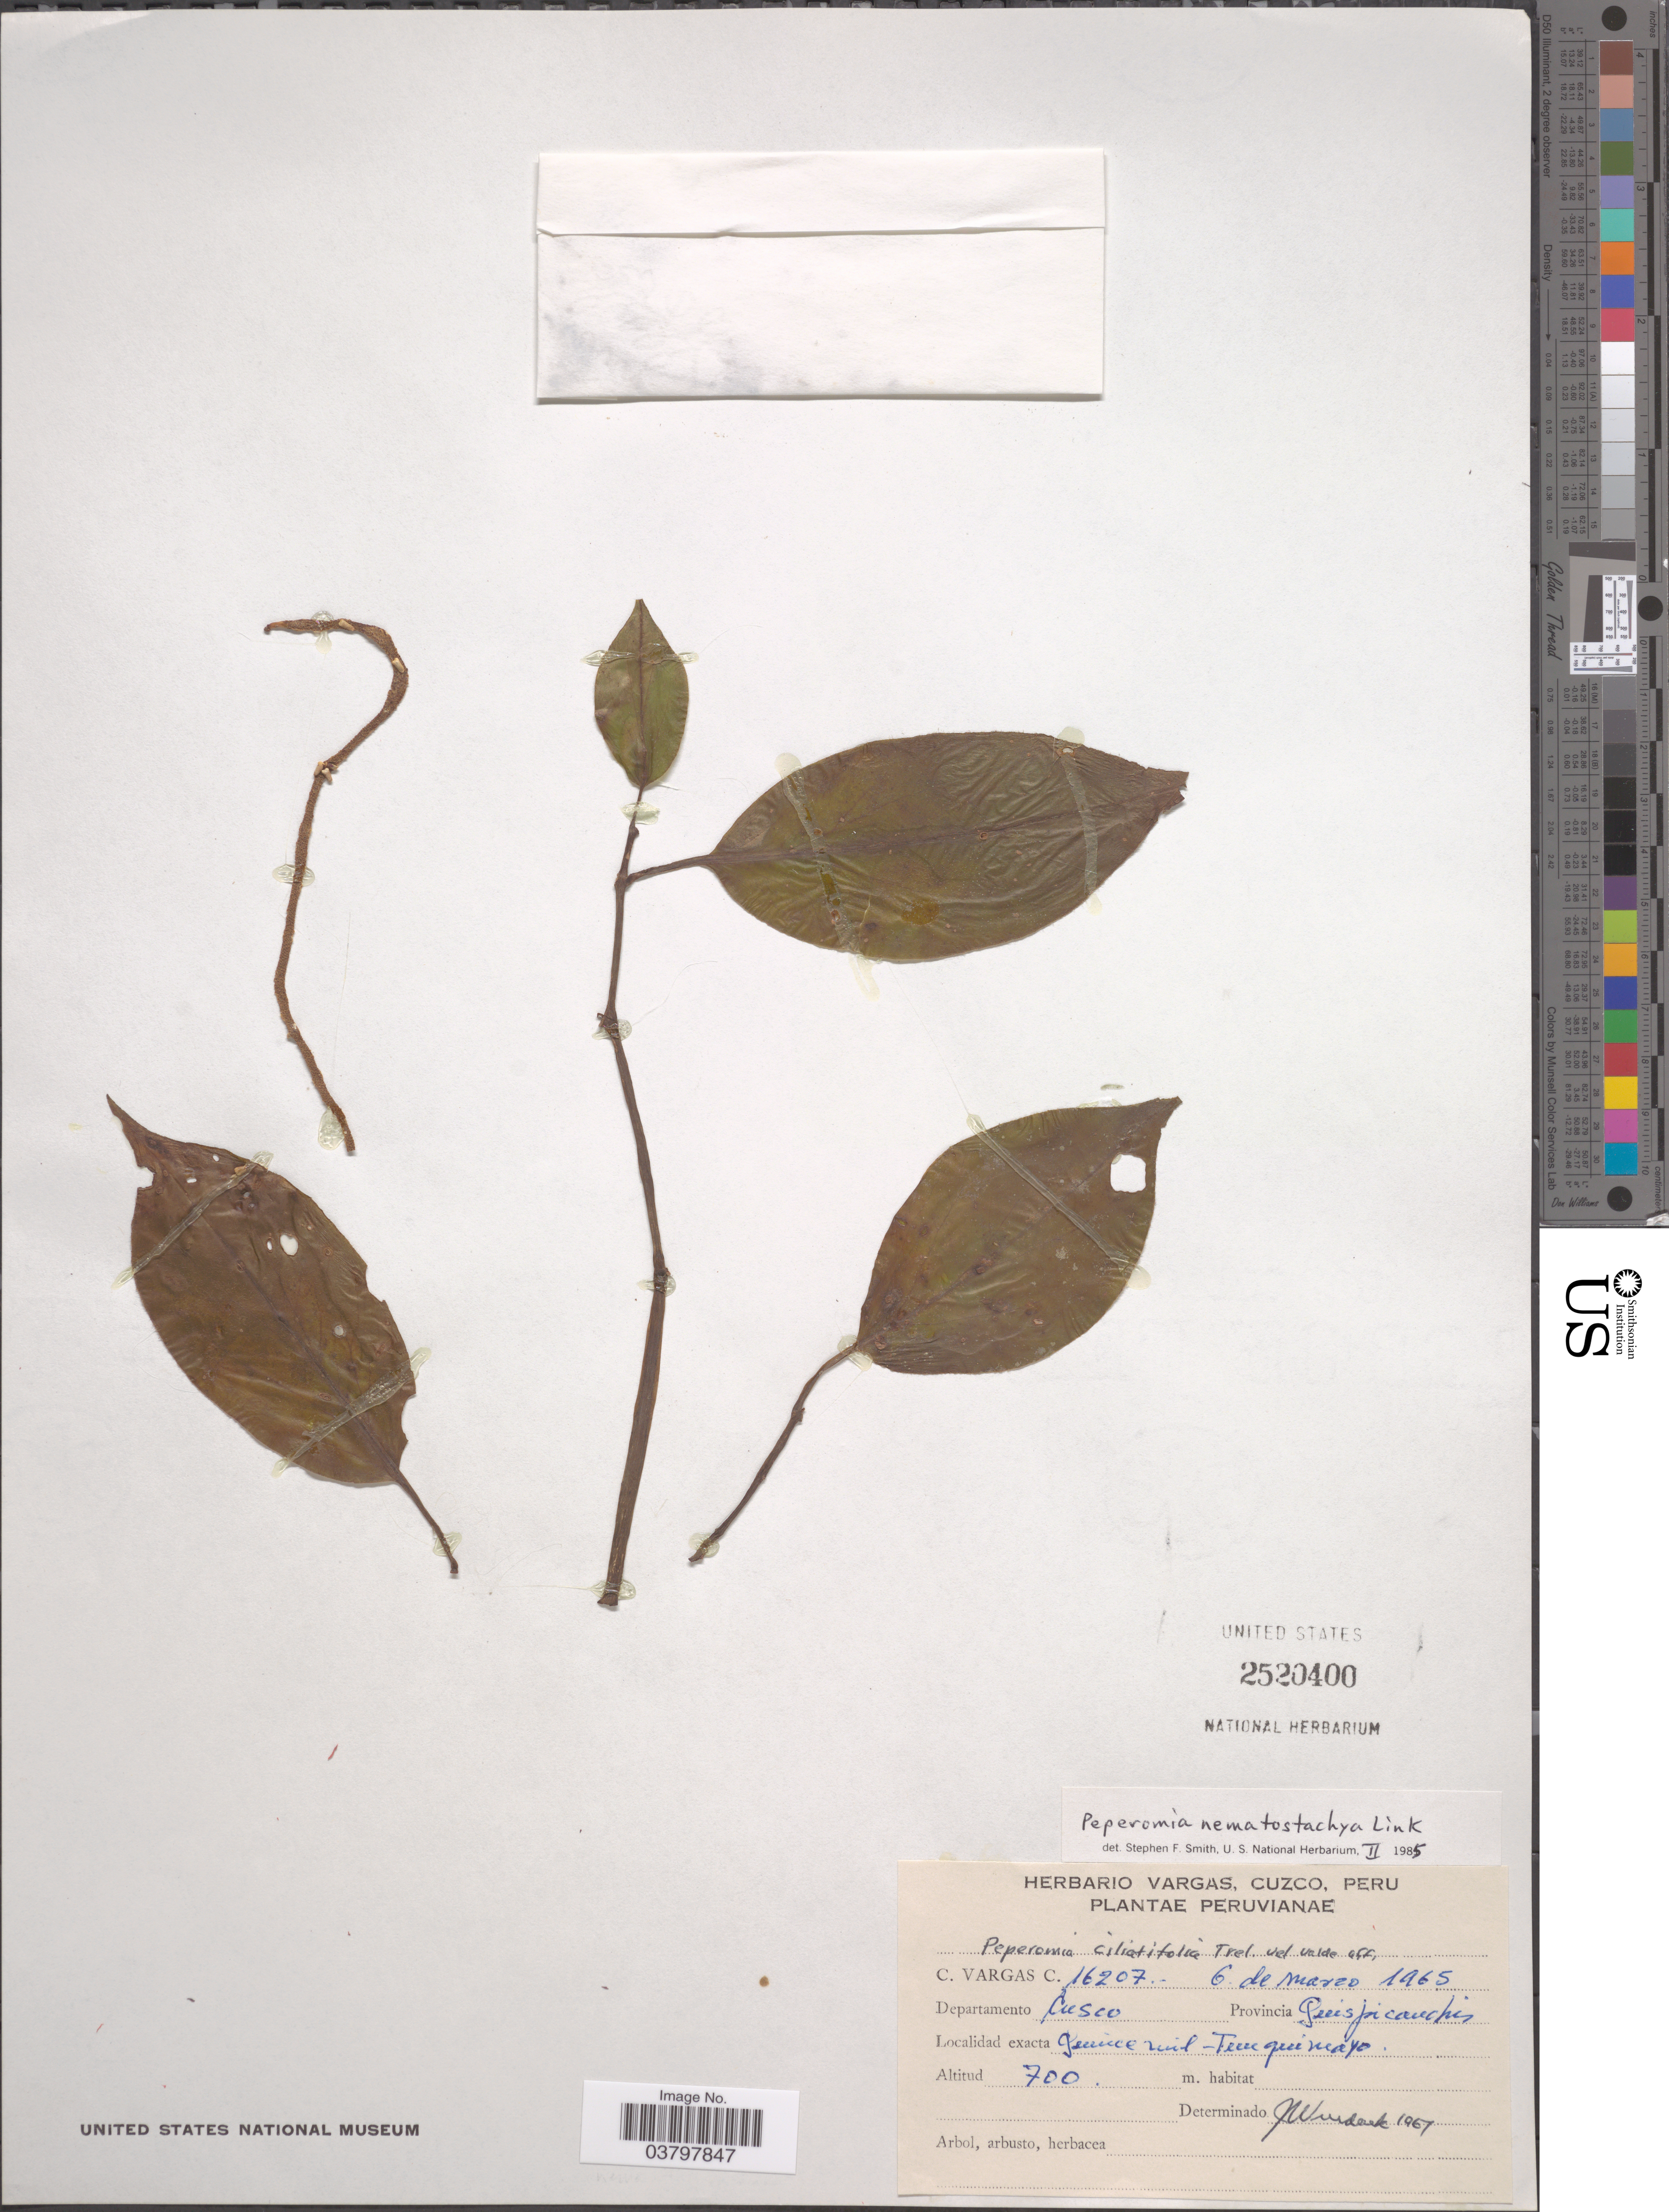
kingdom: Plantae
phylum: Tracheophyta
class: Magnoliopsida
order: Piperales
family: Piperaceae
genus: Peperomia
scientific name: Peperomia nematostachya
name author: Link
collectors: C. Vargas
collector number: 16207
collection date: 1965-03-06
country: Peru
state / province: Cusco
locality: Quincemil - Tunquimayo, Provincia Quispicanchis, Departamento Cuzco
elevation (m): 700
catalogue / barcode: US 2520400